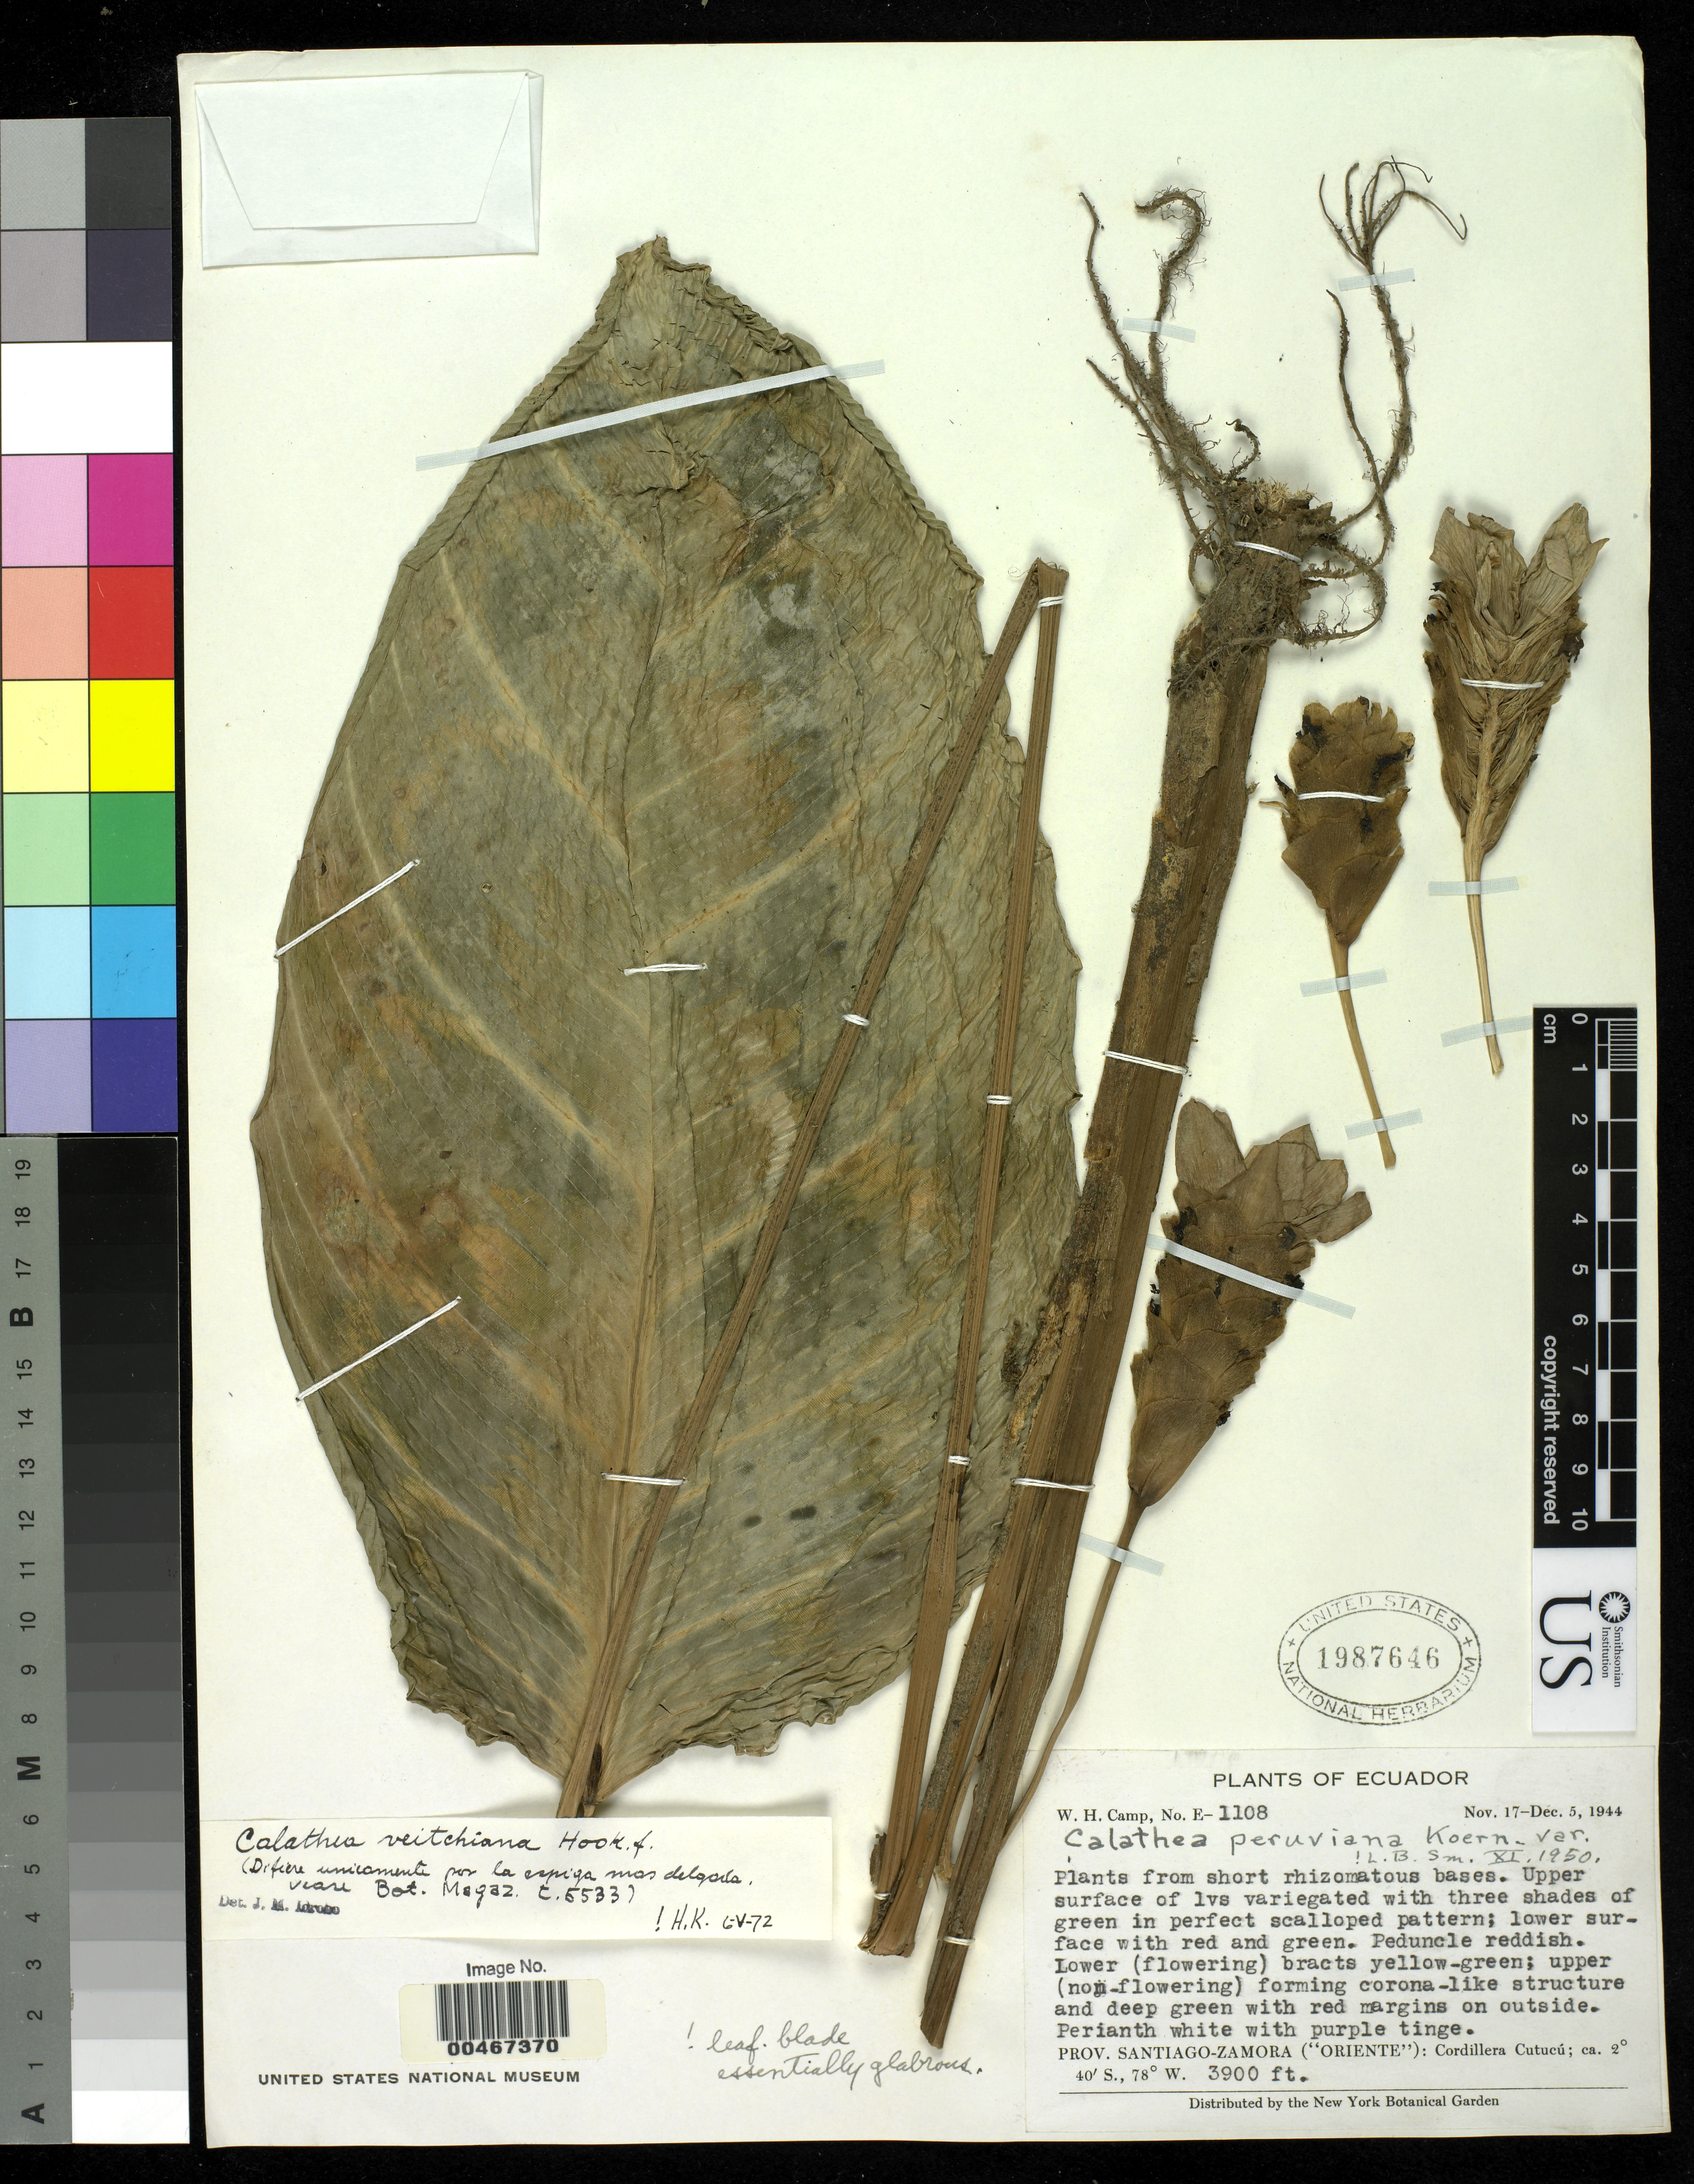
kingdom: Plantae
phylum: Tracheophyta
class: Liliopsida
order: Zingiberales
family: Marantaceae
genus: Goeppertia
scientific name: Goeppertia veitchiana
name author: (Veitch ex Hook. f.) Borchs. & S. Suárez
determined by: Strong, Mark T., (BOT), Smithsonian Institution - National Museum of Natural History (UNITED STATES)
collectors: W. H. Camp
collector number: E-1108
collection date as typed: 17 Nov 1944 to 05 Dec 1944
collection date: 1944-11-17/1944-12-05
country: Ecuador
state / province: Morona-Santiago / Zamora-Chinchipe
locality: Santiago-Zamora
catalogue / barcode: US 1987646